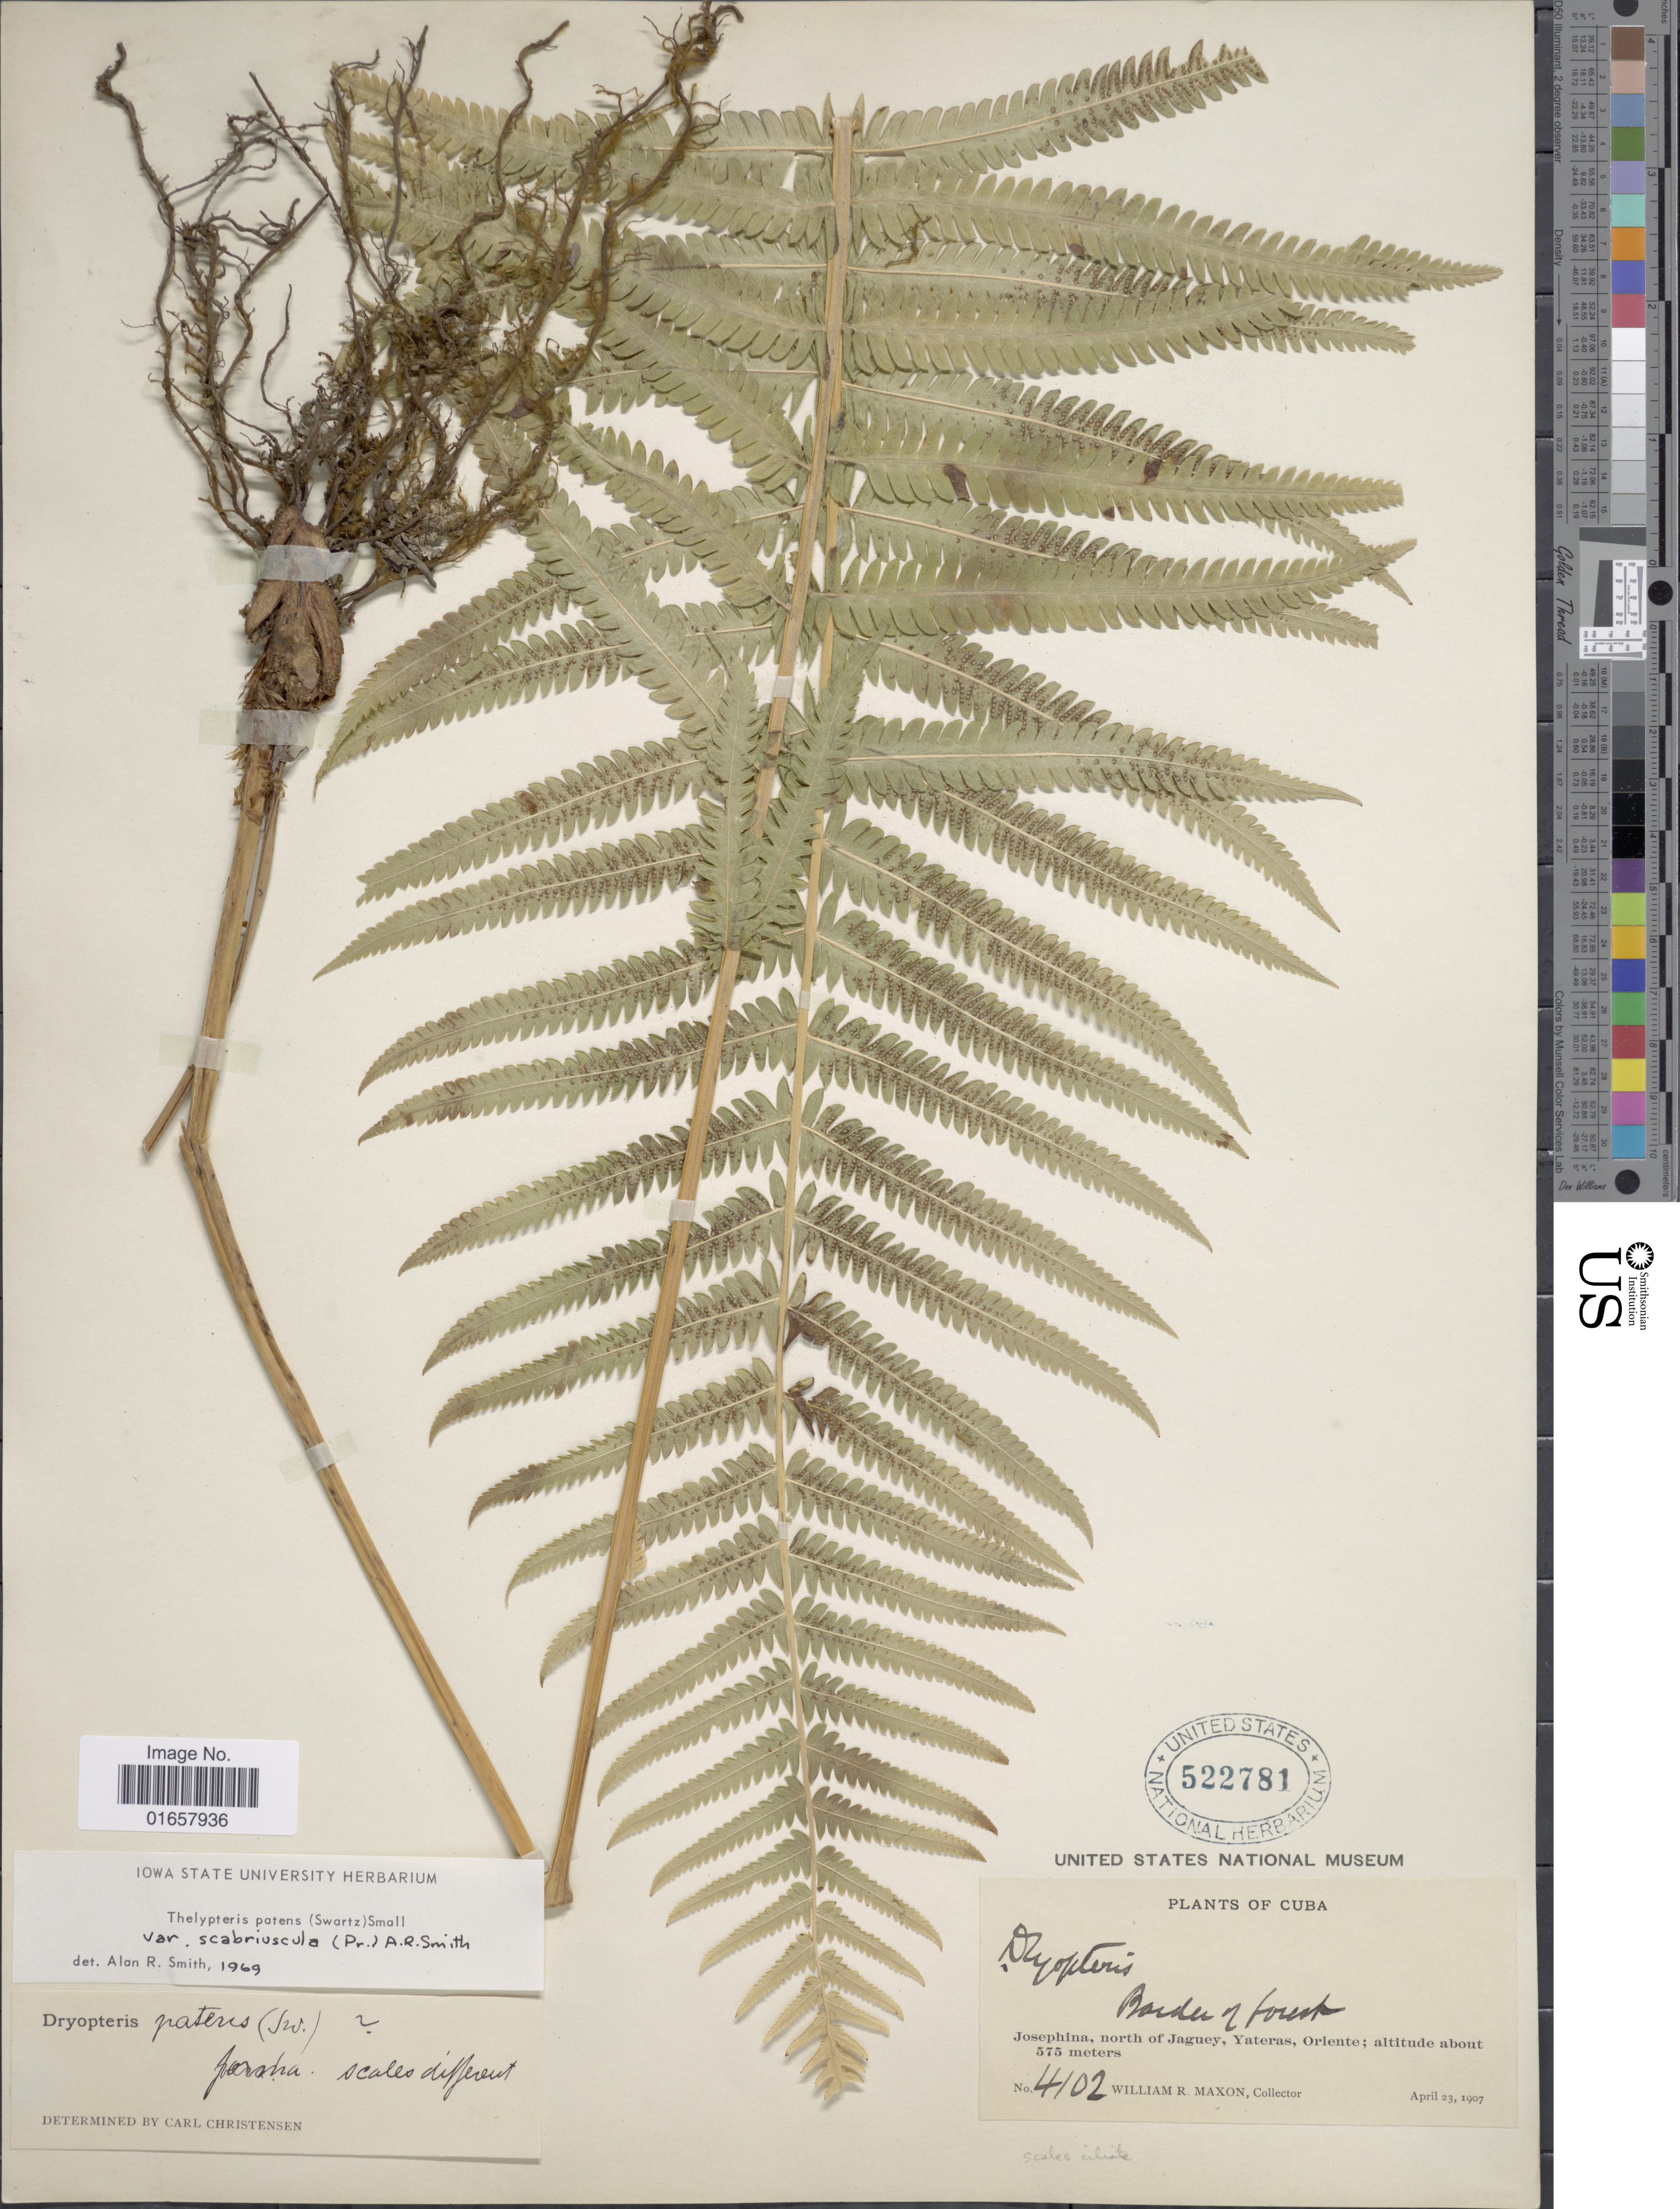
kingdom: Plantae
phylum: Tracheophyta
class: Polypodiopsida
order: Polypodiales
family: Thelypteridaceae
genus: Christella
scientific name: Christella patens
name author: (Sw.) Holttum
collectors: W. R. Maxon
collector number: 4102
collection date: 1907-04-23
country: Cuba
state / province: Oriente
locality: Cuba, Joesphina, north of Jaguey, Yateras, Oriente.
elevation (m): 575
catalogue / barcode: US 522781